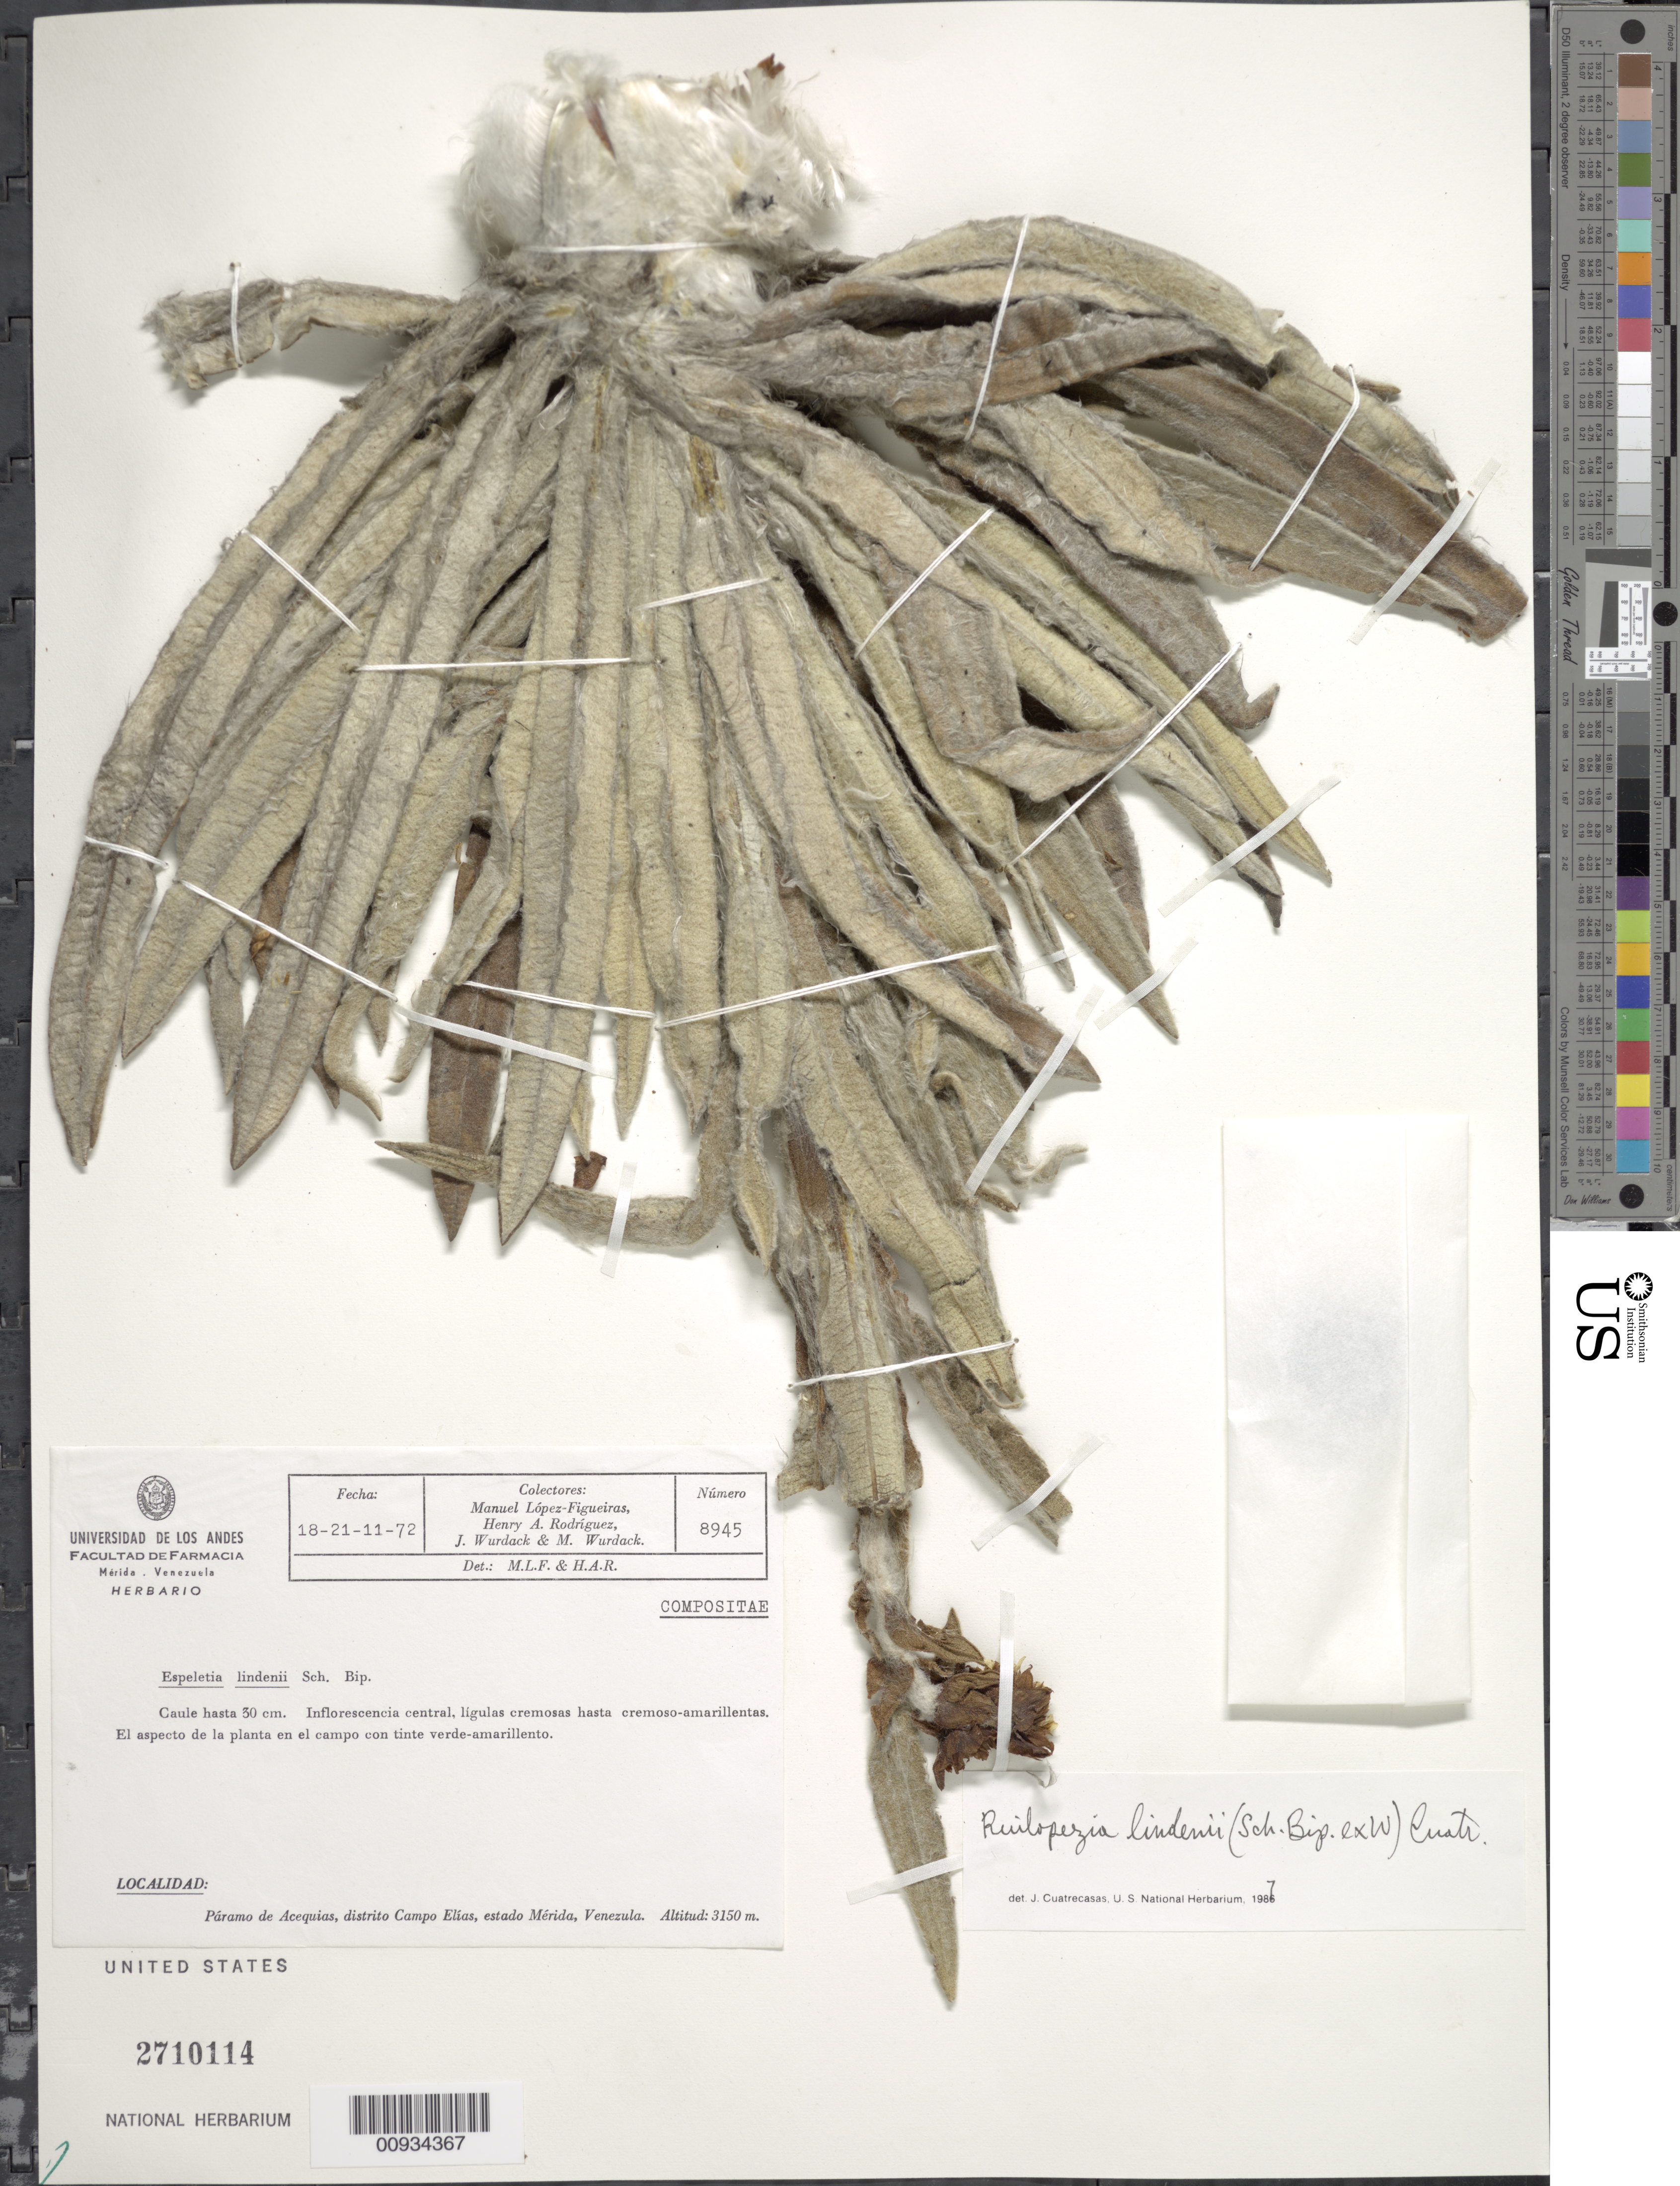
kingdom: Plantae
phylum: Tracheophyta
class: Magnoliopsida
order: Asterales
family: Asteraceae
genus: Ruilopezia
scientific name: Ruilopezia lindenii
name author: (Sch. Bip. ex Wedd.) Cuatrec.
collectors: M. López Figueiras, H. A. Rodriguez, J. J. Wurdack & M. L. Wurdack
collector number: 8945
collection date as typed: Transcribed d/m/y: 18/11/72 to 21/11/72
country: Venezuela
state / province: Mérida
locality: Paramo de Acequias, Distrito Campo Elias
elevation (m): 3150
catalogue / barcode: US 2710114